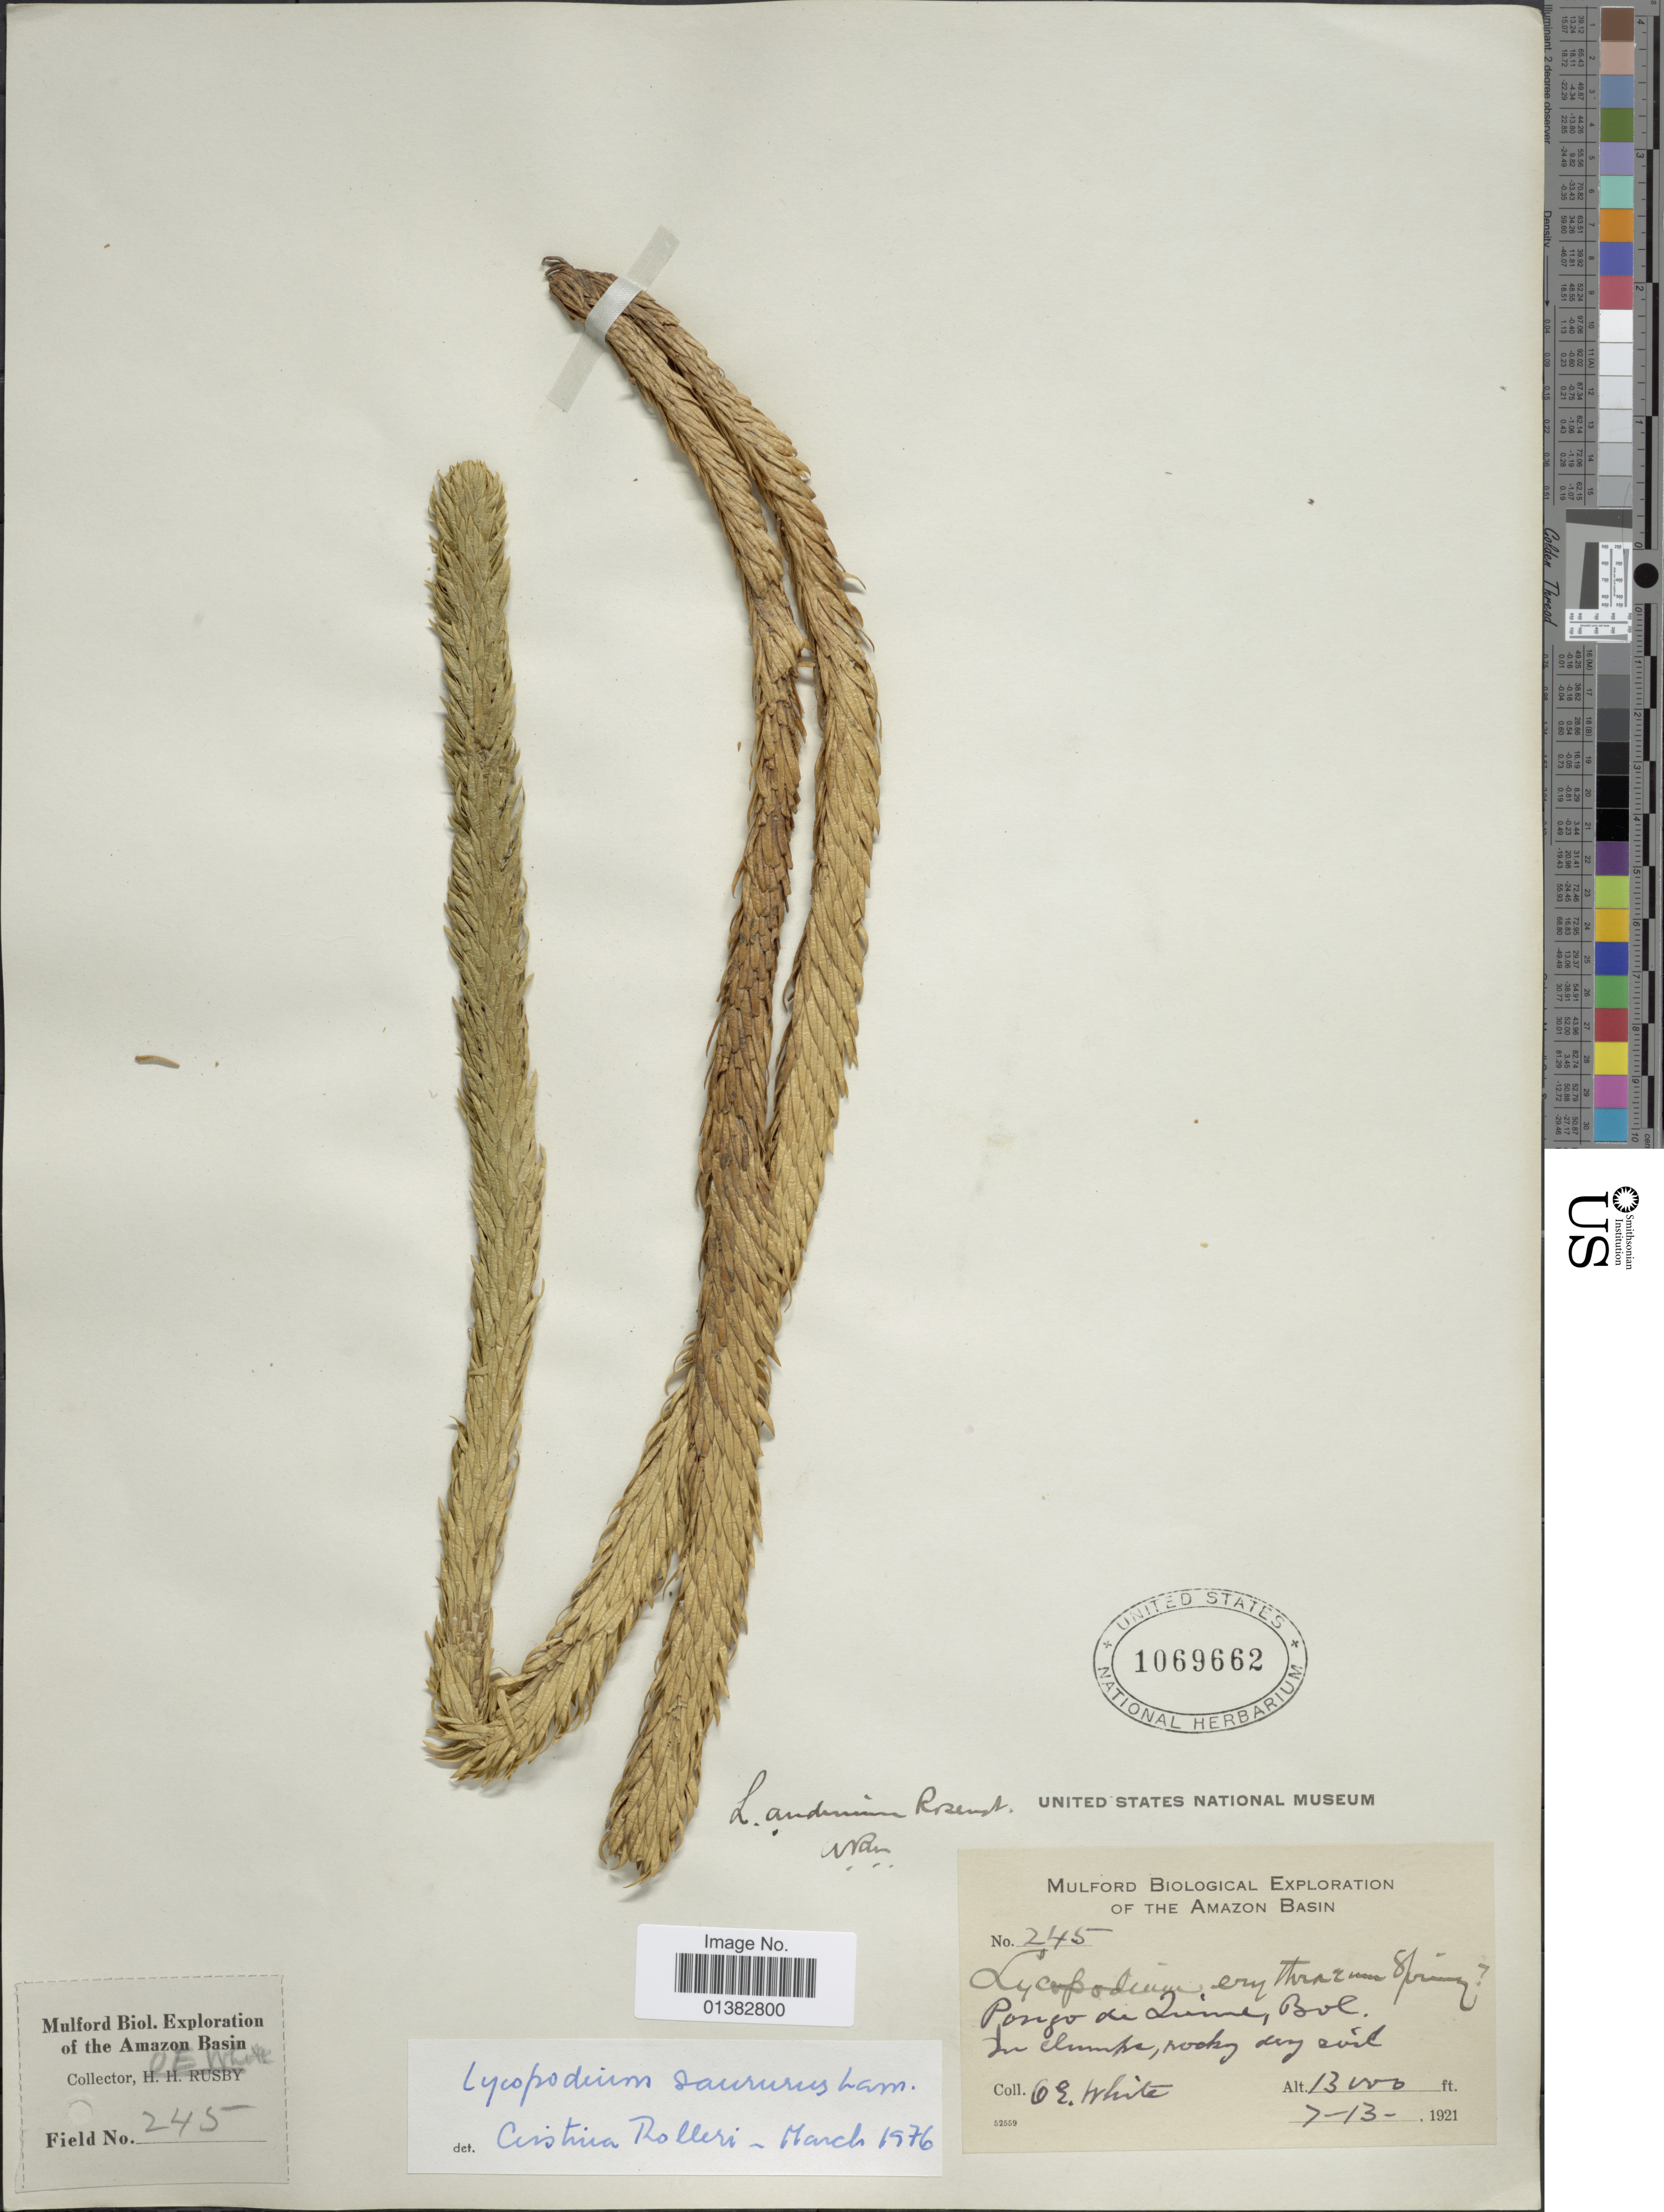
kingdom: Plantae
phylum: Tracheophyta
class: Lycopodiopsida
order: Lycopodiales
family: Lycopodiaceae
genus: Phlegmariurus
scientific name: Phlegmariurus saururus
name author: (Lam.) B. Øllg.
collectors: O. E. White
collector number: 245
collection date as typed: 7-13-1921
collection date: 1921-07-13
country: Bolivia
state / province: La Paz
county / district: Inquisivi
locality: Pongo de Quime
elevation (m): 3962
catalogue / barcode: US 1069662